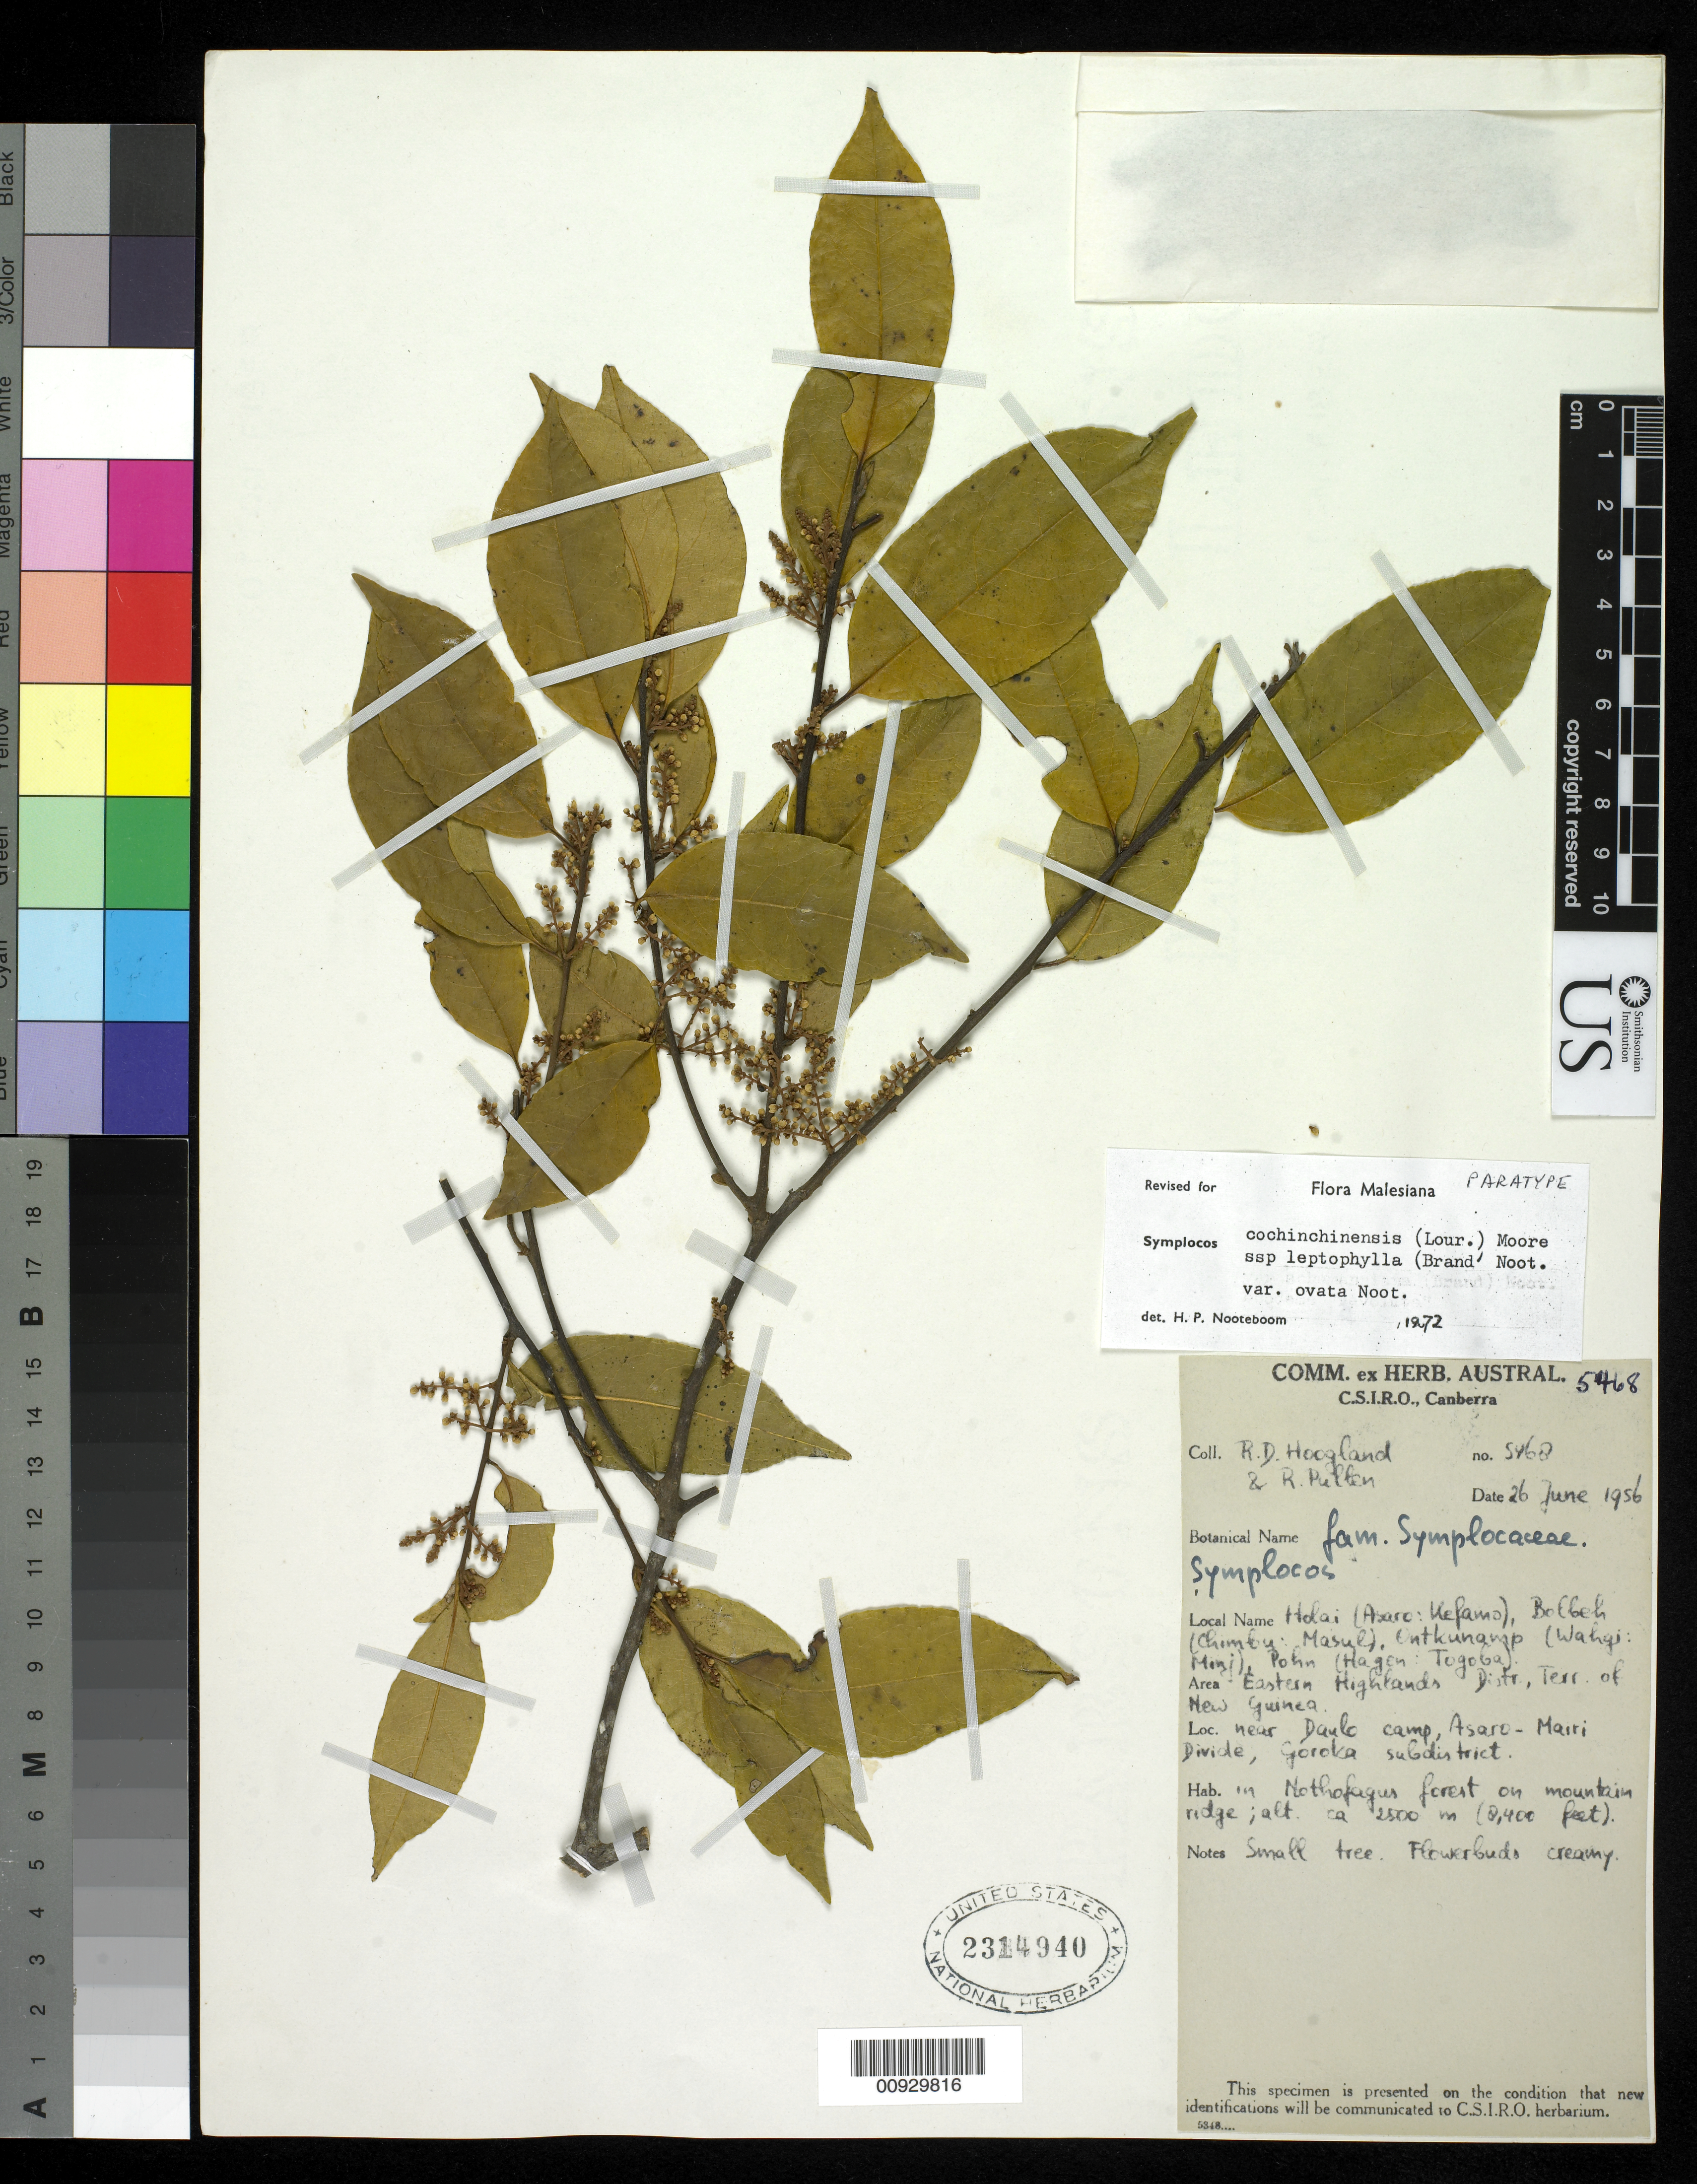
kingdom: Plantae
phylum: Tracheophyta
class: Magnoliopsida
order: Ericales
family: Symplocaceae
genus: Symplocos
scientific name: Symplocos cochinchinensis var. ovata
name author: Noot.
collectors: R. D. Hoogland & R. Pullen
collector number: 5468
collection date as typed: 26 Jun 1956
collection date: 1956-06-26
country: Papua New Guinea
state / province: Eastern Highlands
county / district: Goroka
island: New Guinea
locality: near Daulo camp, Asaro-Mairi Divide, goroka subdistrict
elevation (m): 762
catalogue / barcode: US 2314940